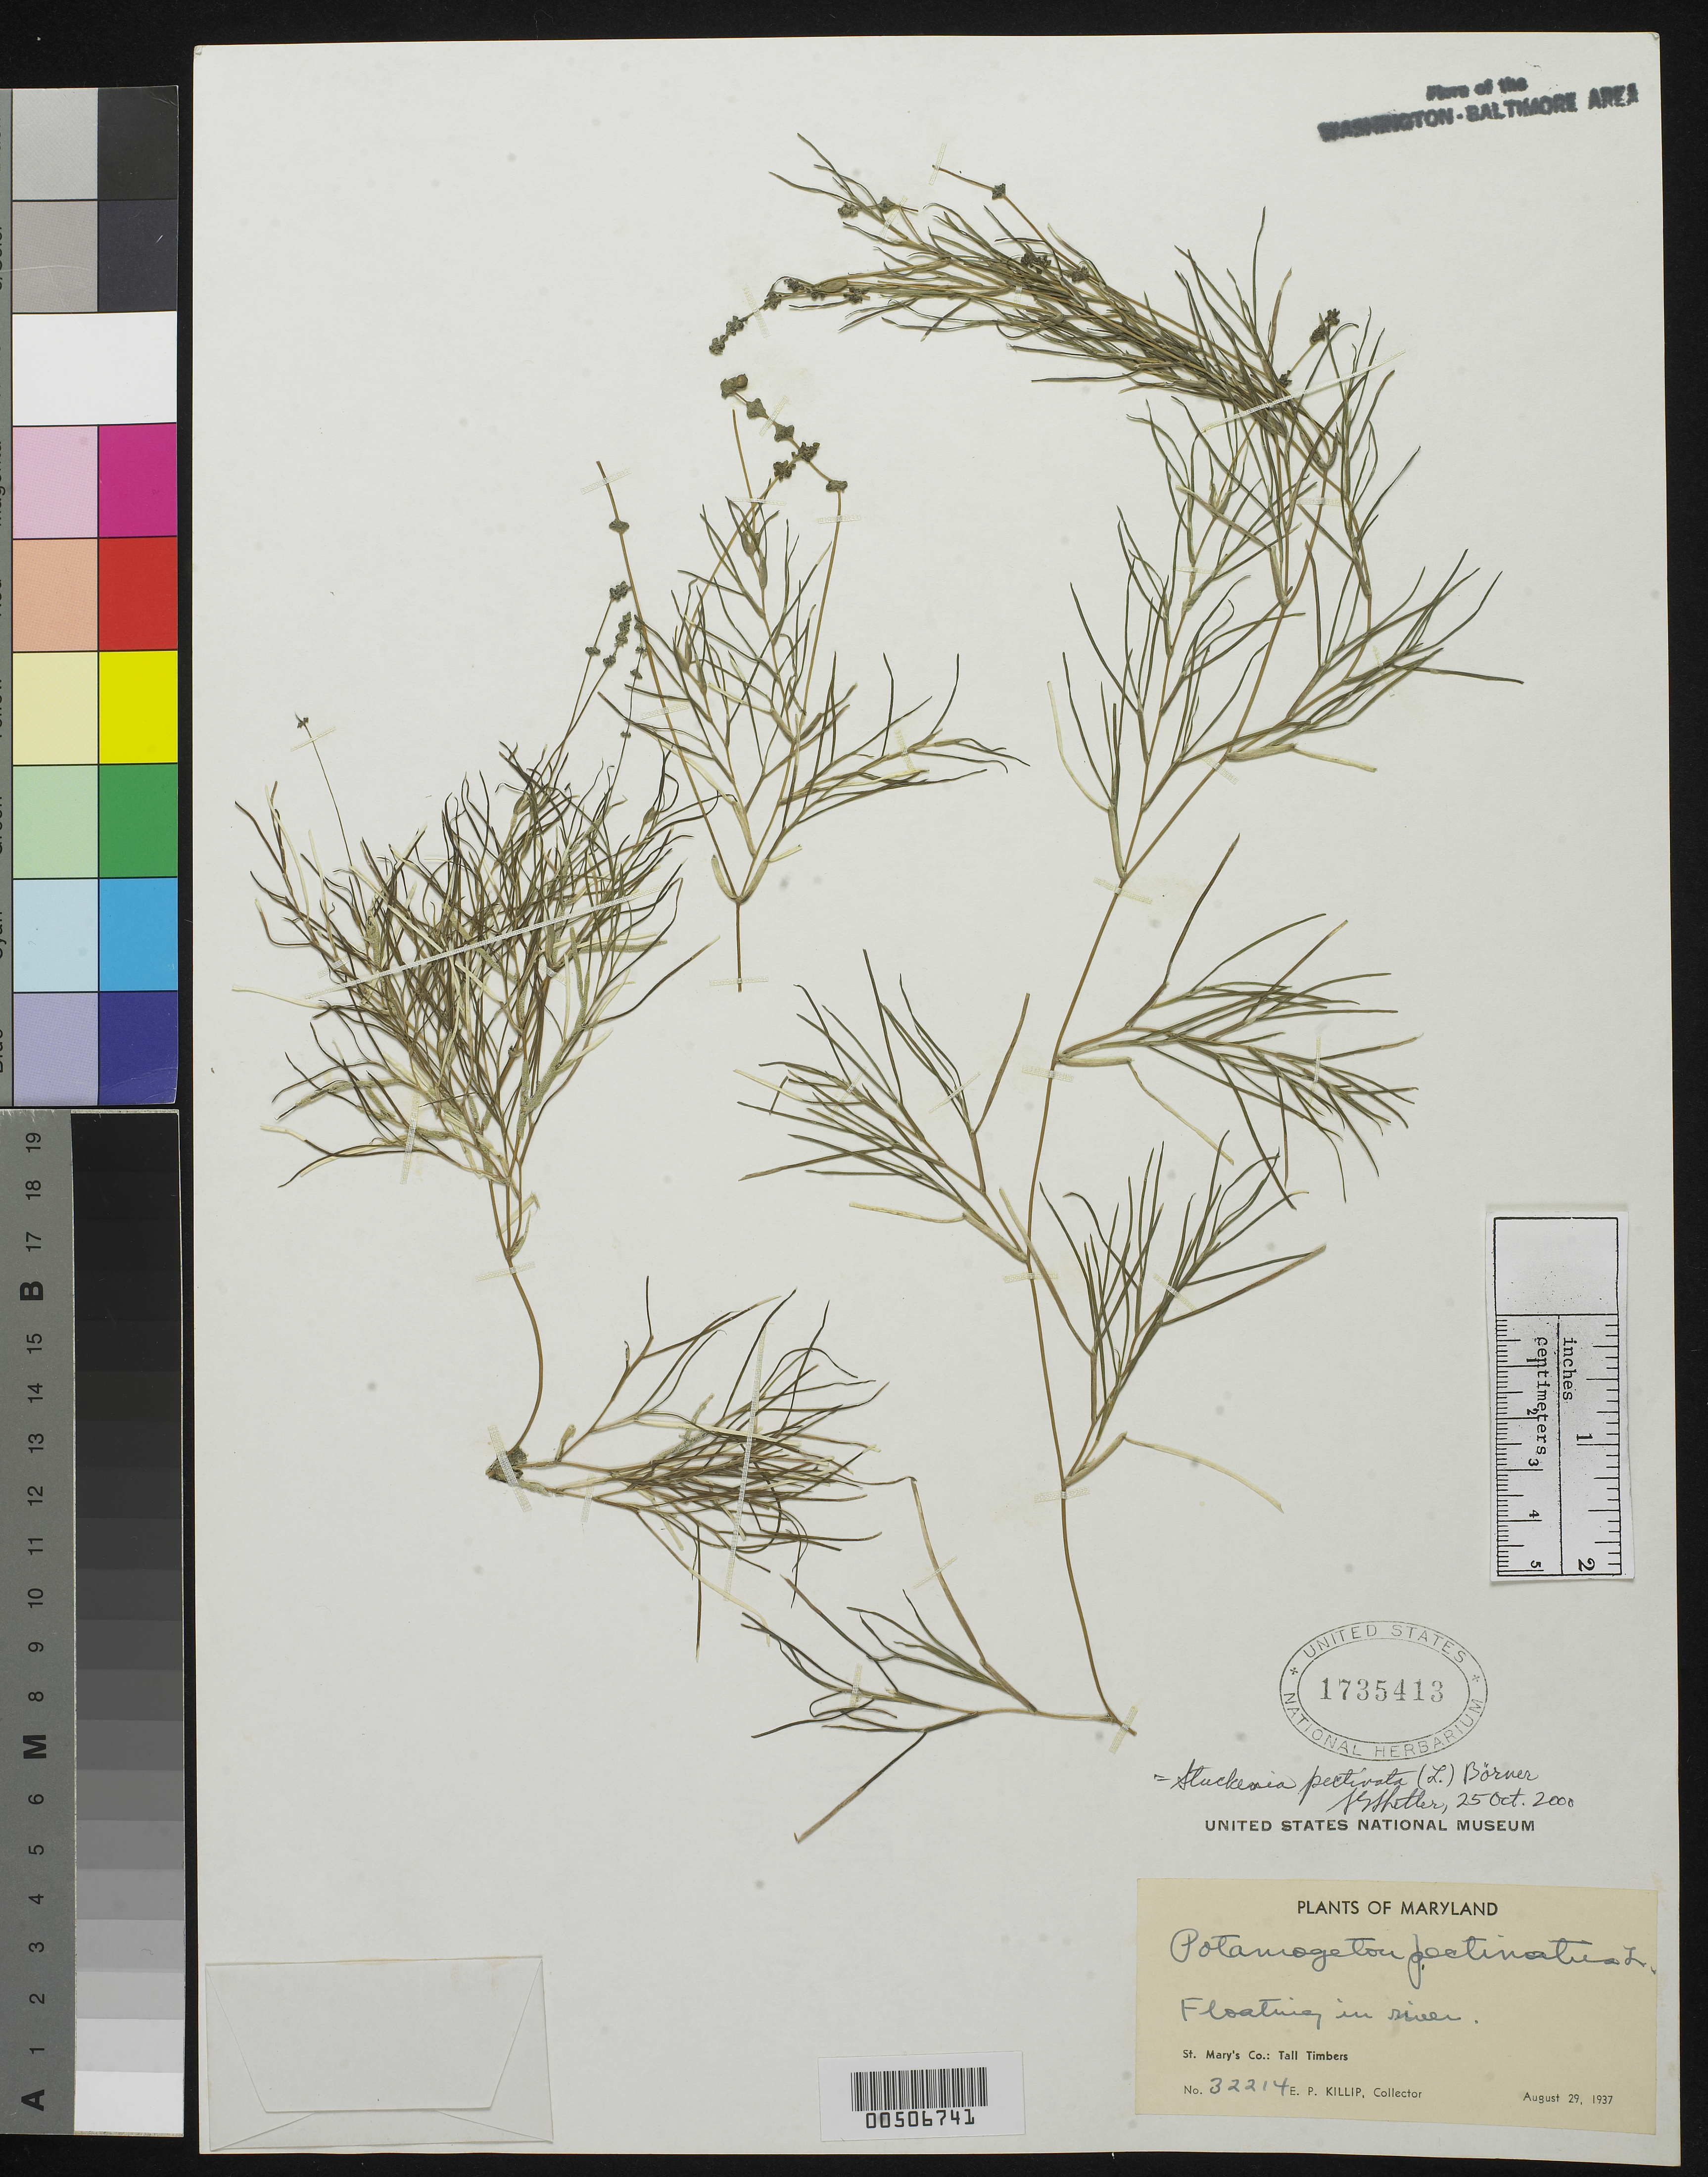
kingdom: Plantae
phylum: Tracheophyta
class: Liliopsida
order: Alismatales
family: Potamogetonaceae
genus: Stuckenia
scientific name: Stuckenia pectinata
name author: (L.) Börner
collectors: E. P. Killip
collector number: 32214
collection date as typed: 29 Aug 1937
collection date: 1937-08-29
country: United States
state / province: Maryland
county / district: St. Mary's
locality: Tall Timbers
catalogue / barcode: US 1735413